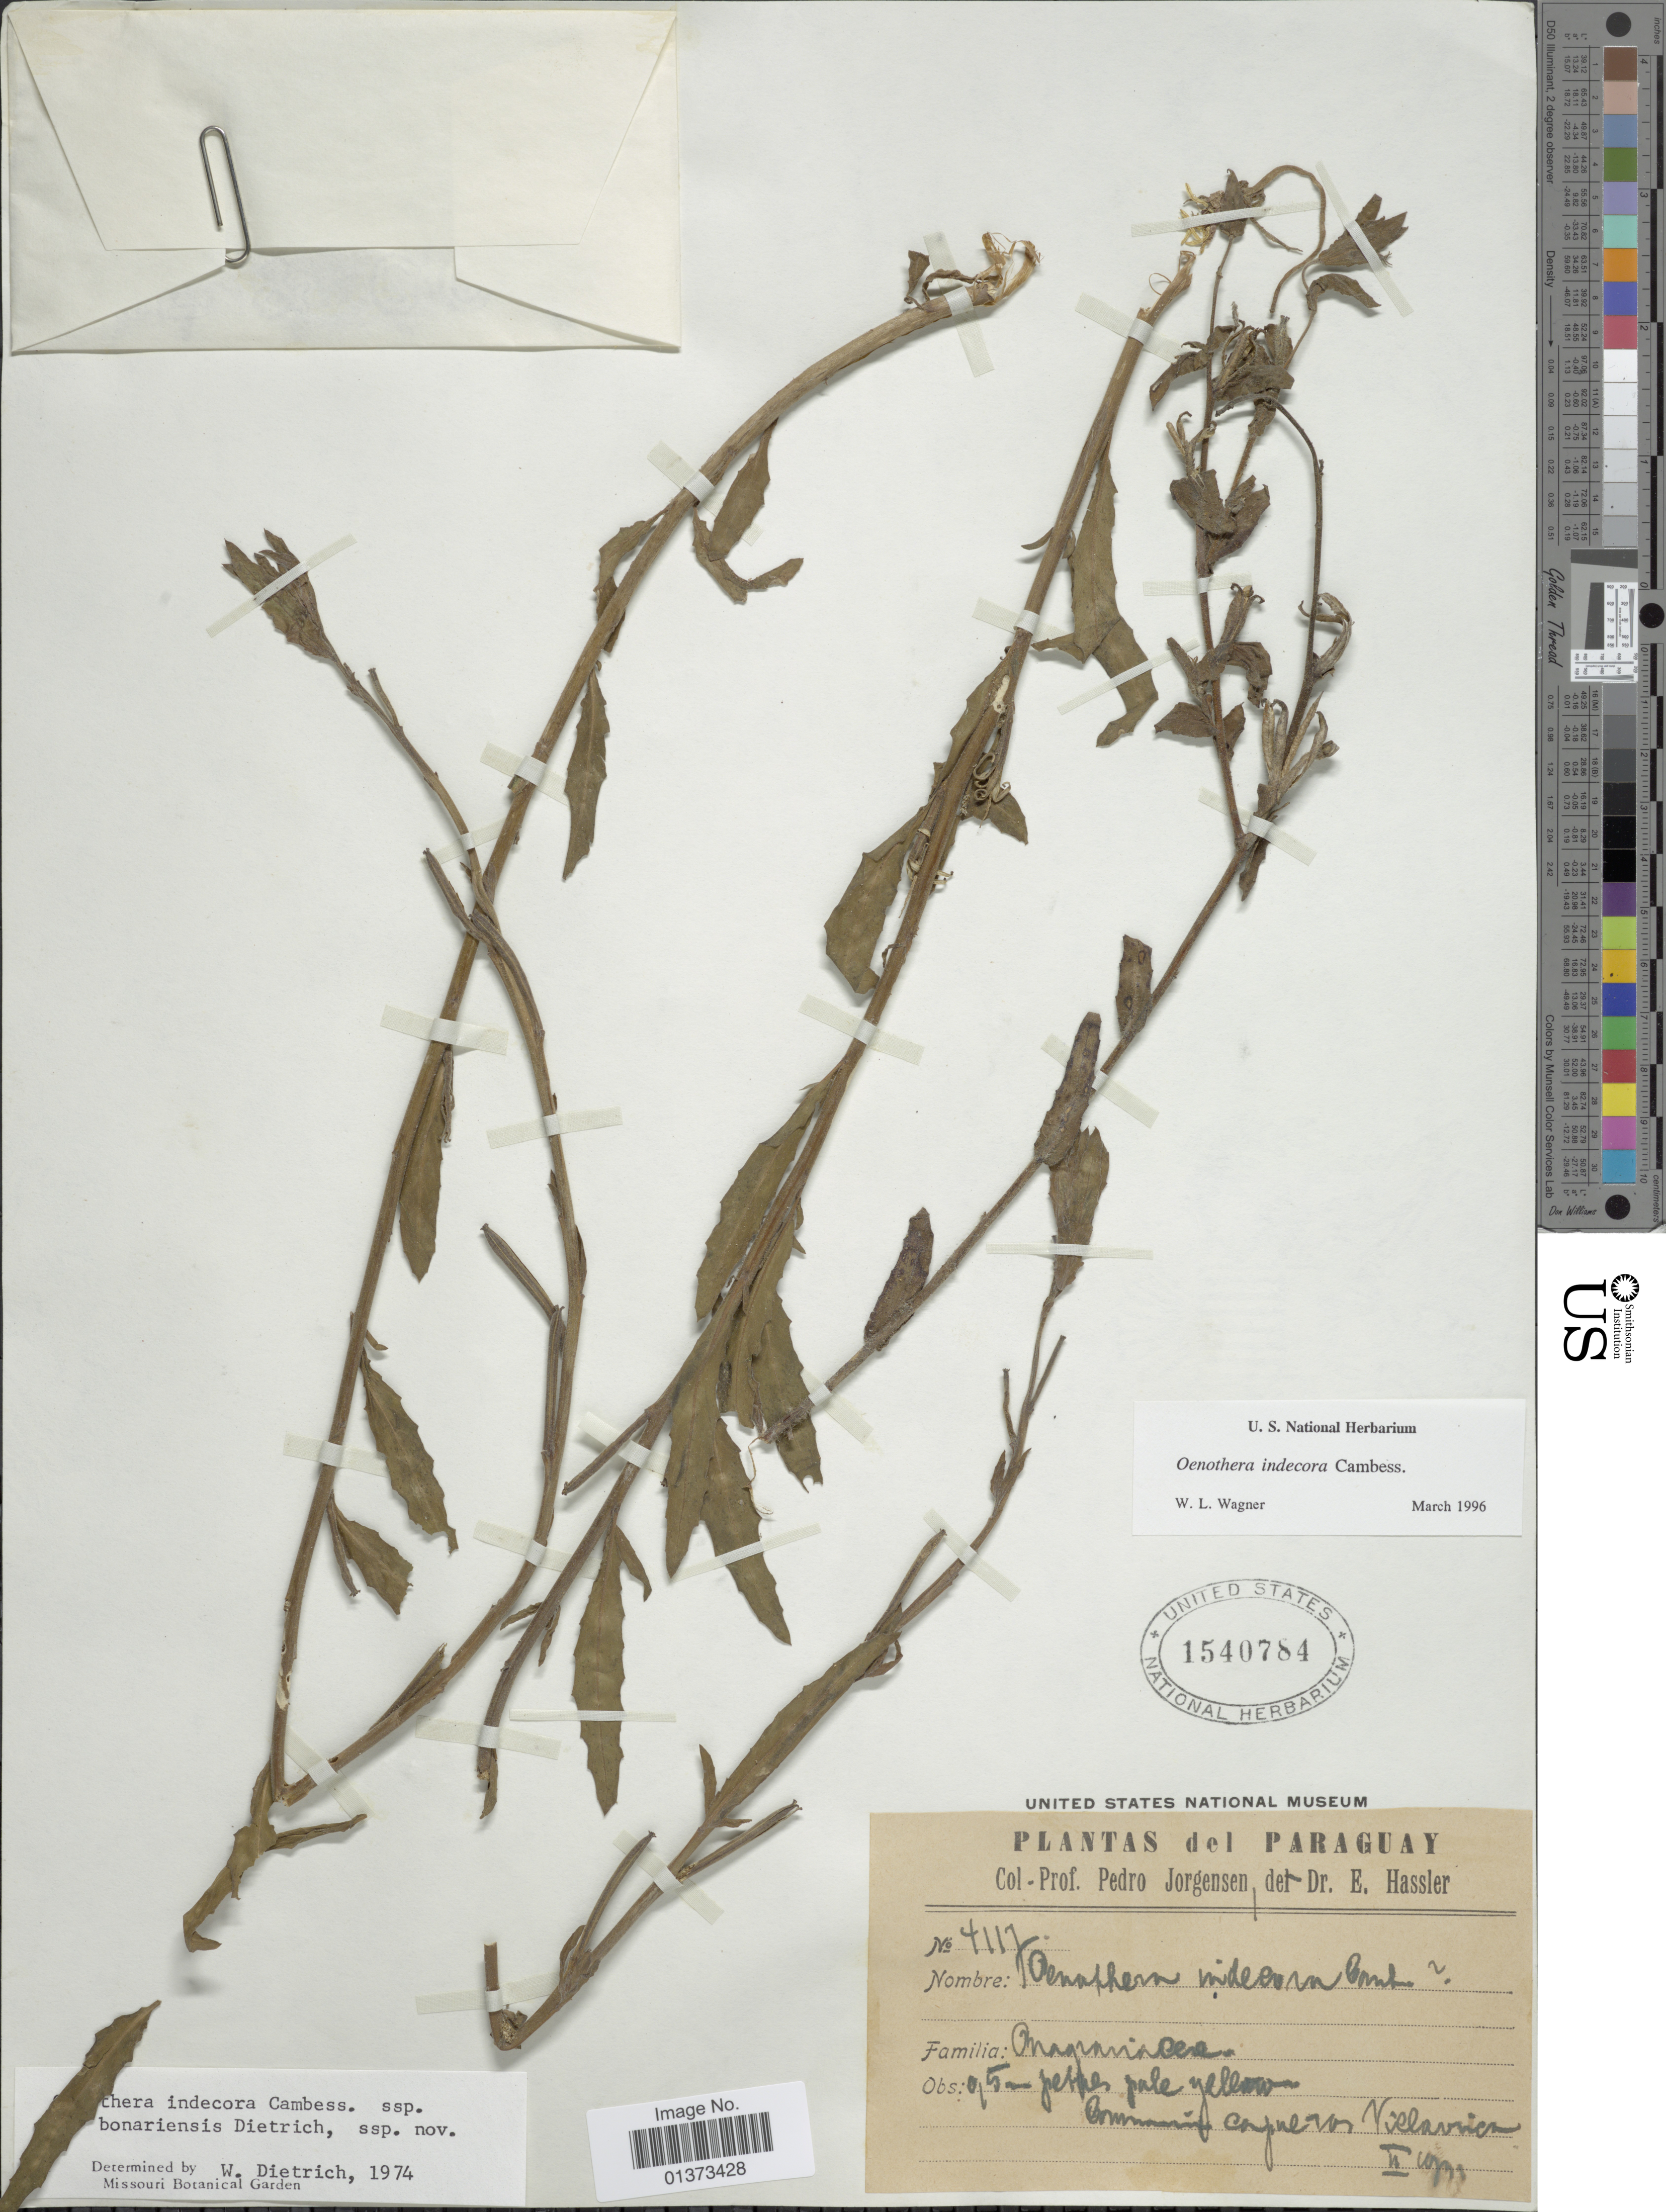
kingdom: Plantae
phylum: Tracheophyta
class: Magnoliopsida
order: Myrtales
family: Onagraceae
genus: Oenothera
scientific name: Oenothera indecora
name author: Cambess.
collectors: P. Jörgensen & E. Hassler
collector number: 4117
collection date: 1993-02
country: Paraguay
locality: [illegible text] Villarrica.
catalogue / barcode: US 1540784